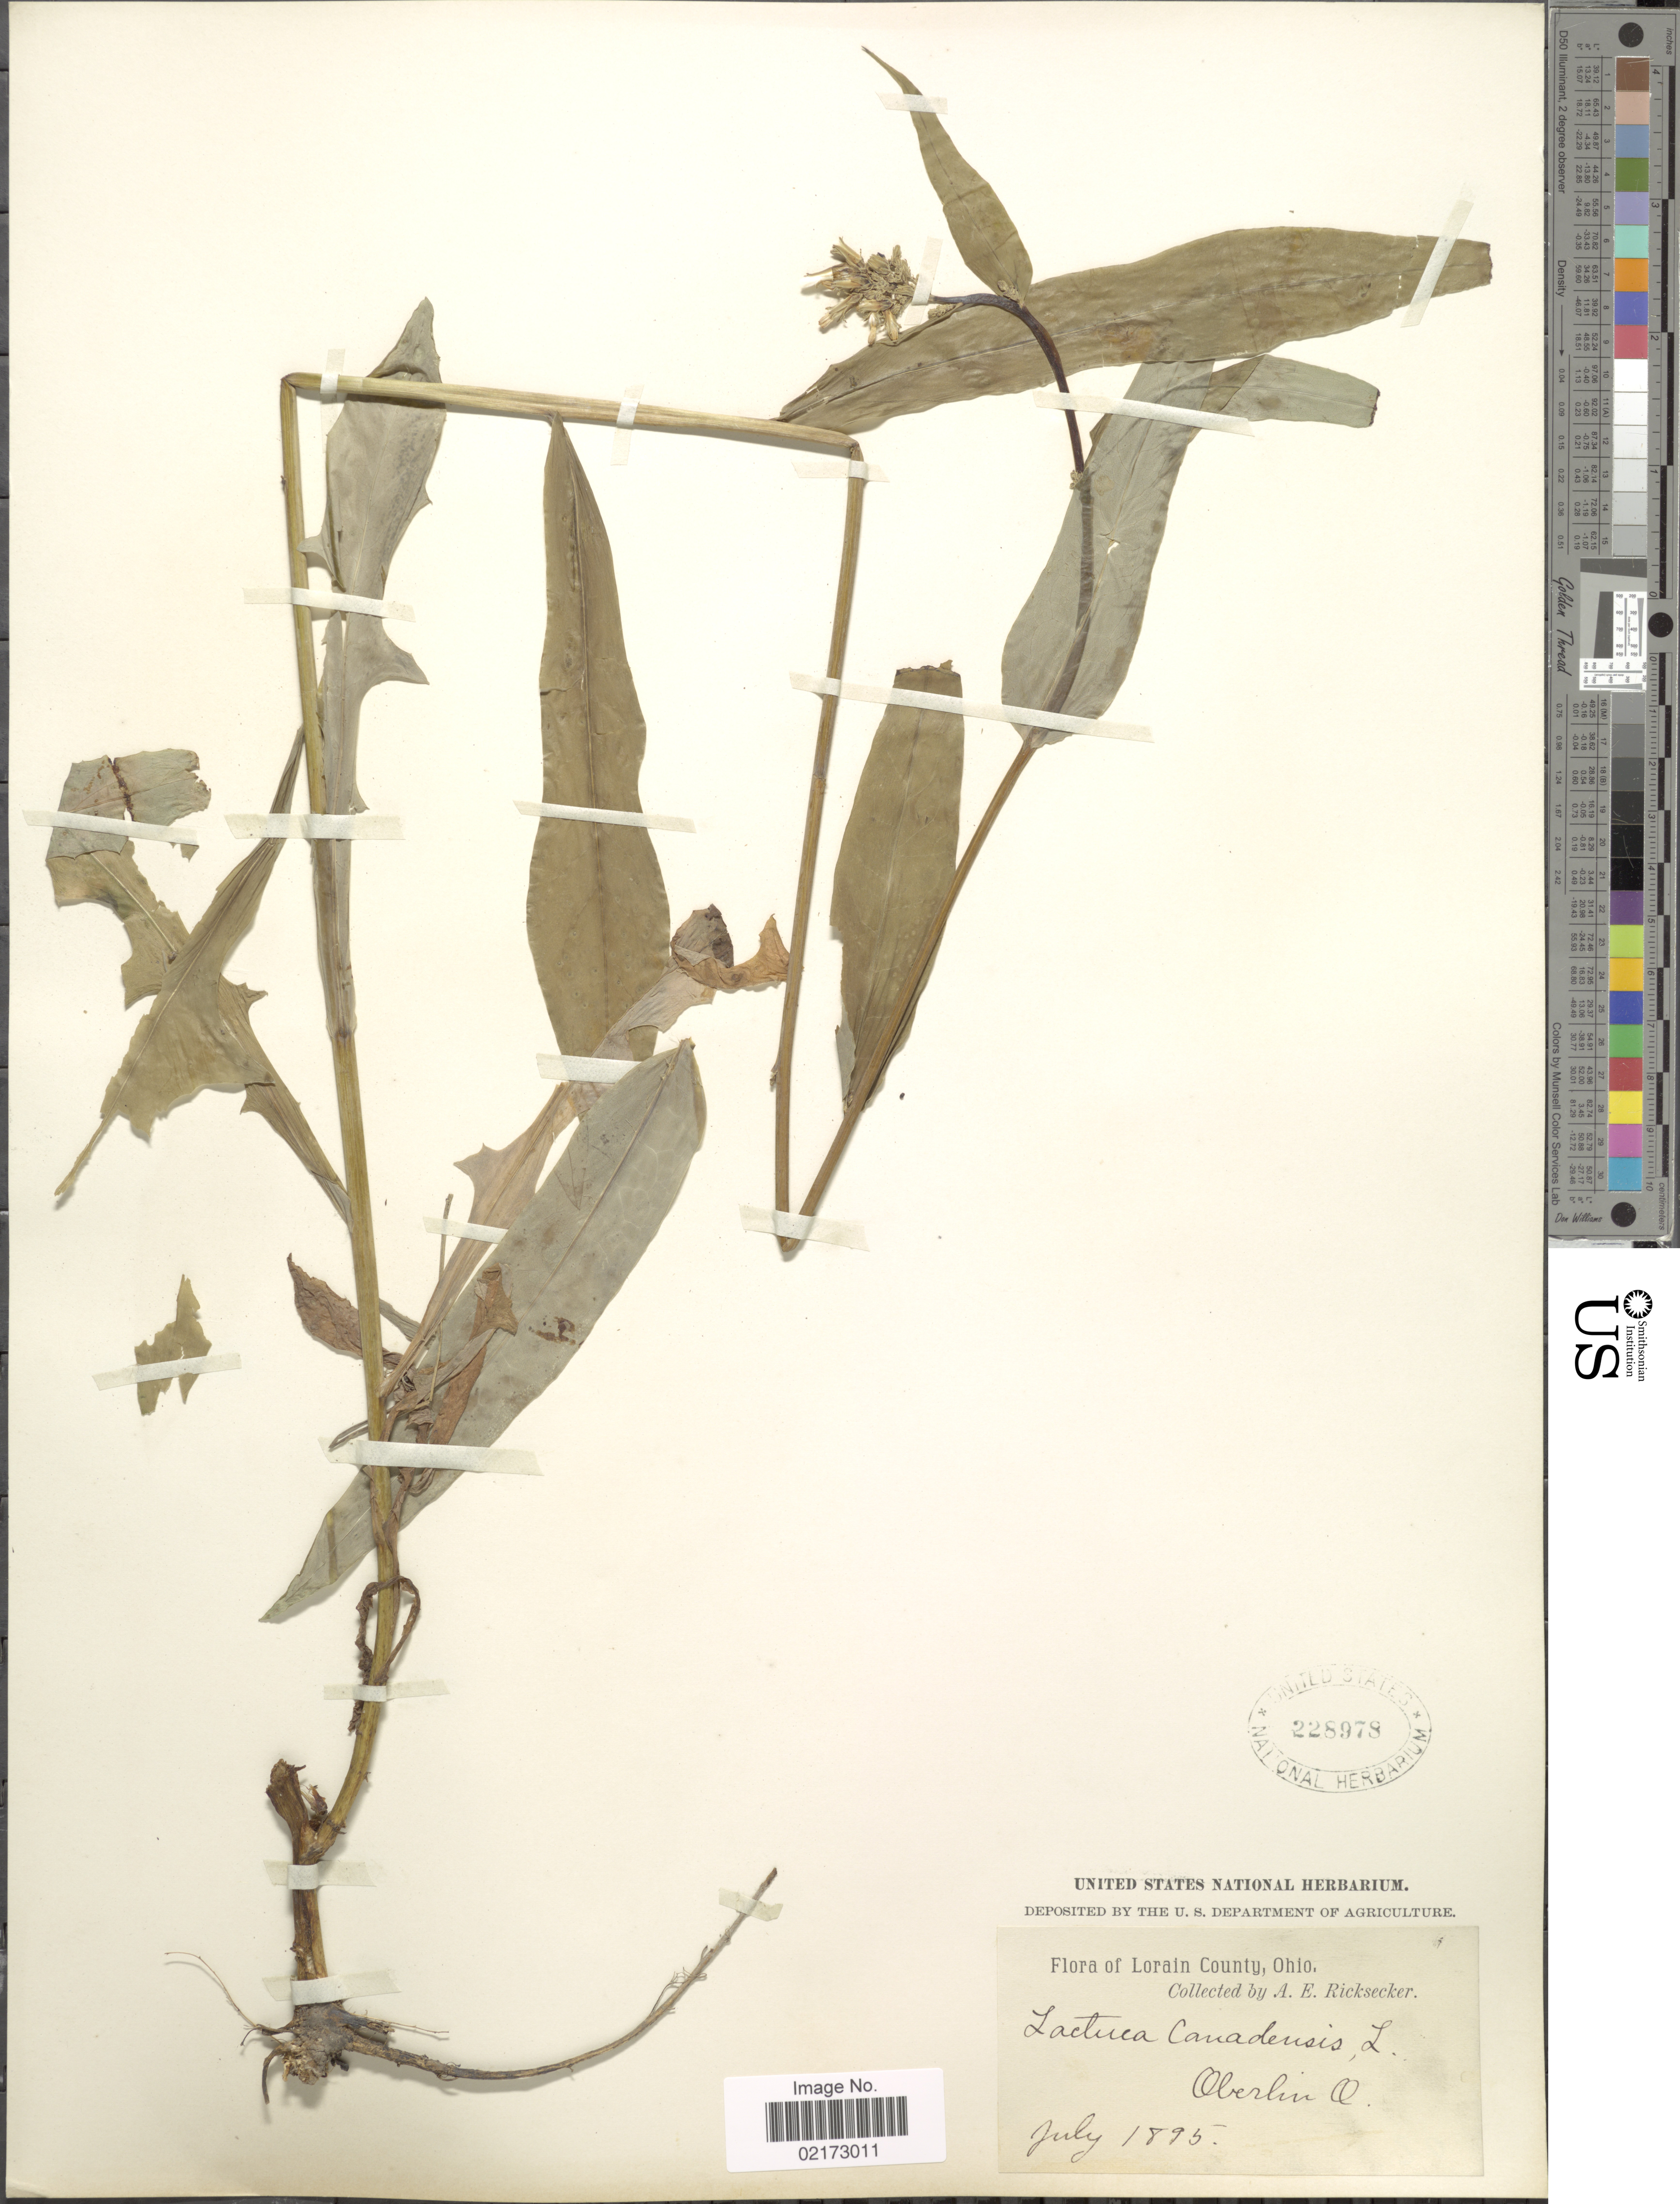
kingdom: Plantae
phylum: Tracheophyta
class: Magnoliopsida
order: Asterales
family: Asteraceae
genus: Lactuca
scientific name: Lactuca canadensis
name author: L.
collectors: A. E. Ricksecker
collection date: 1895-07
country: United States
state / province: Ohio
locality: Lorain County, Oberlin, O.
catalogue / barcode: US 228978